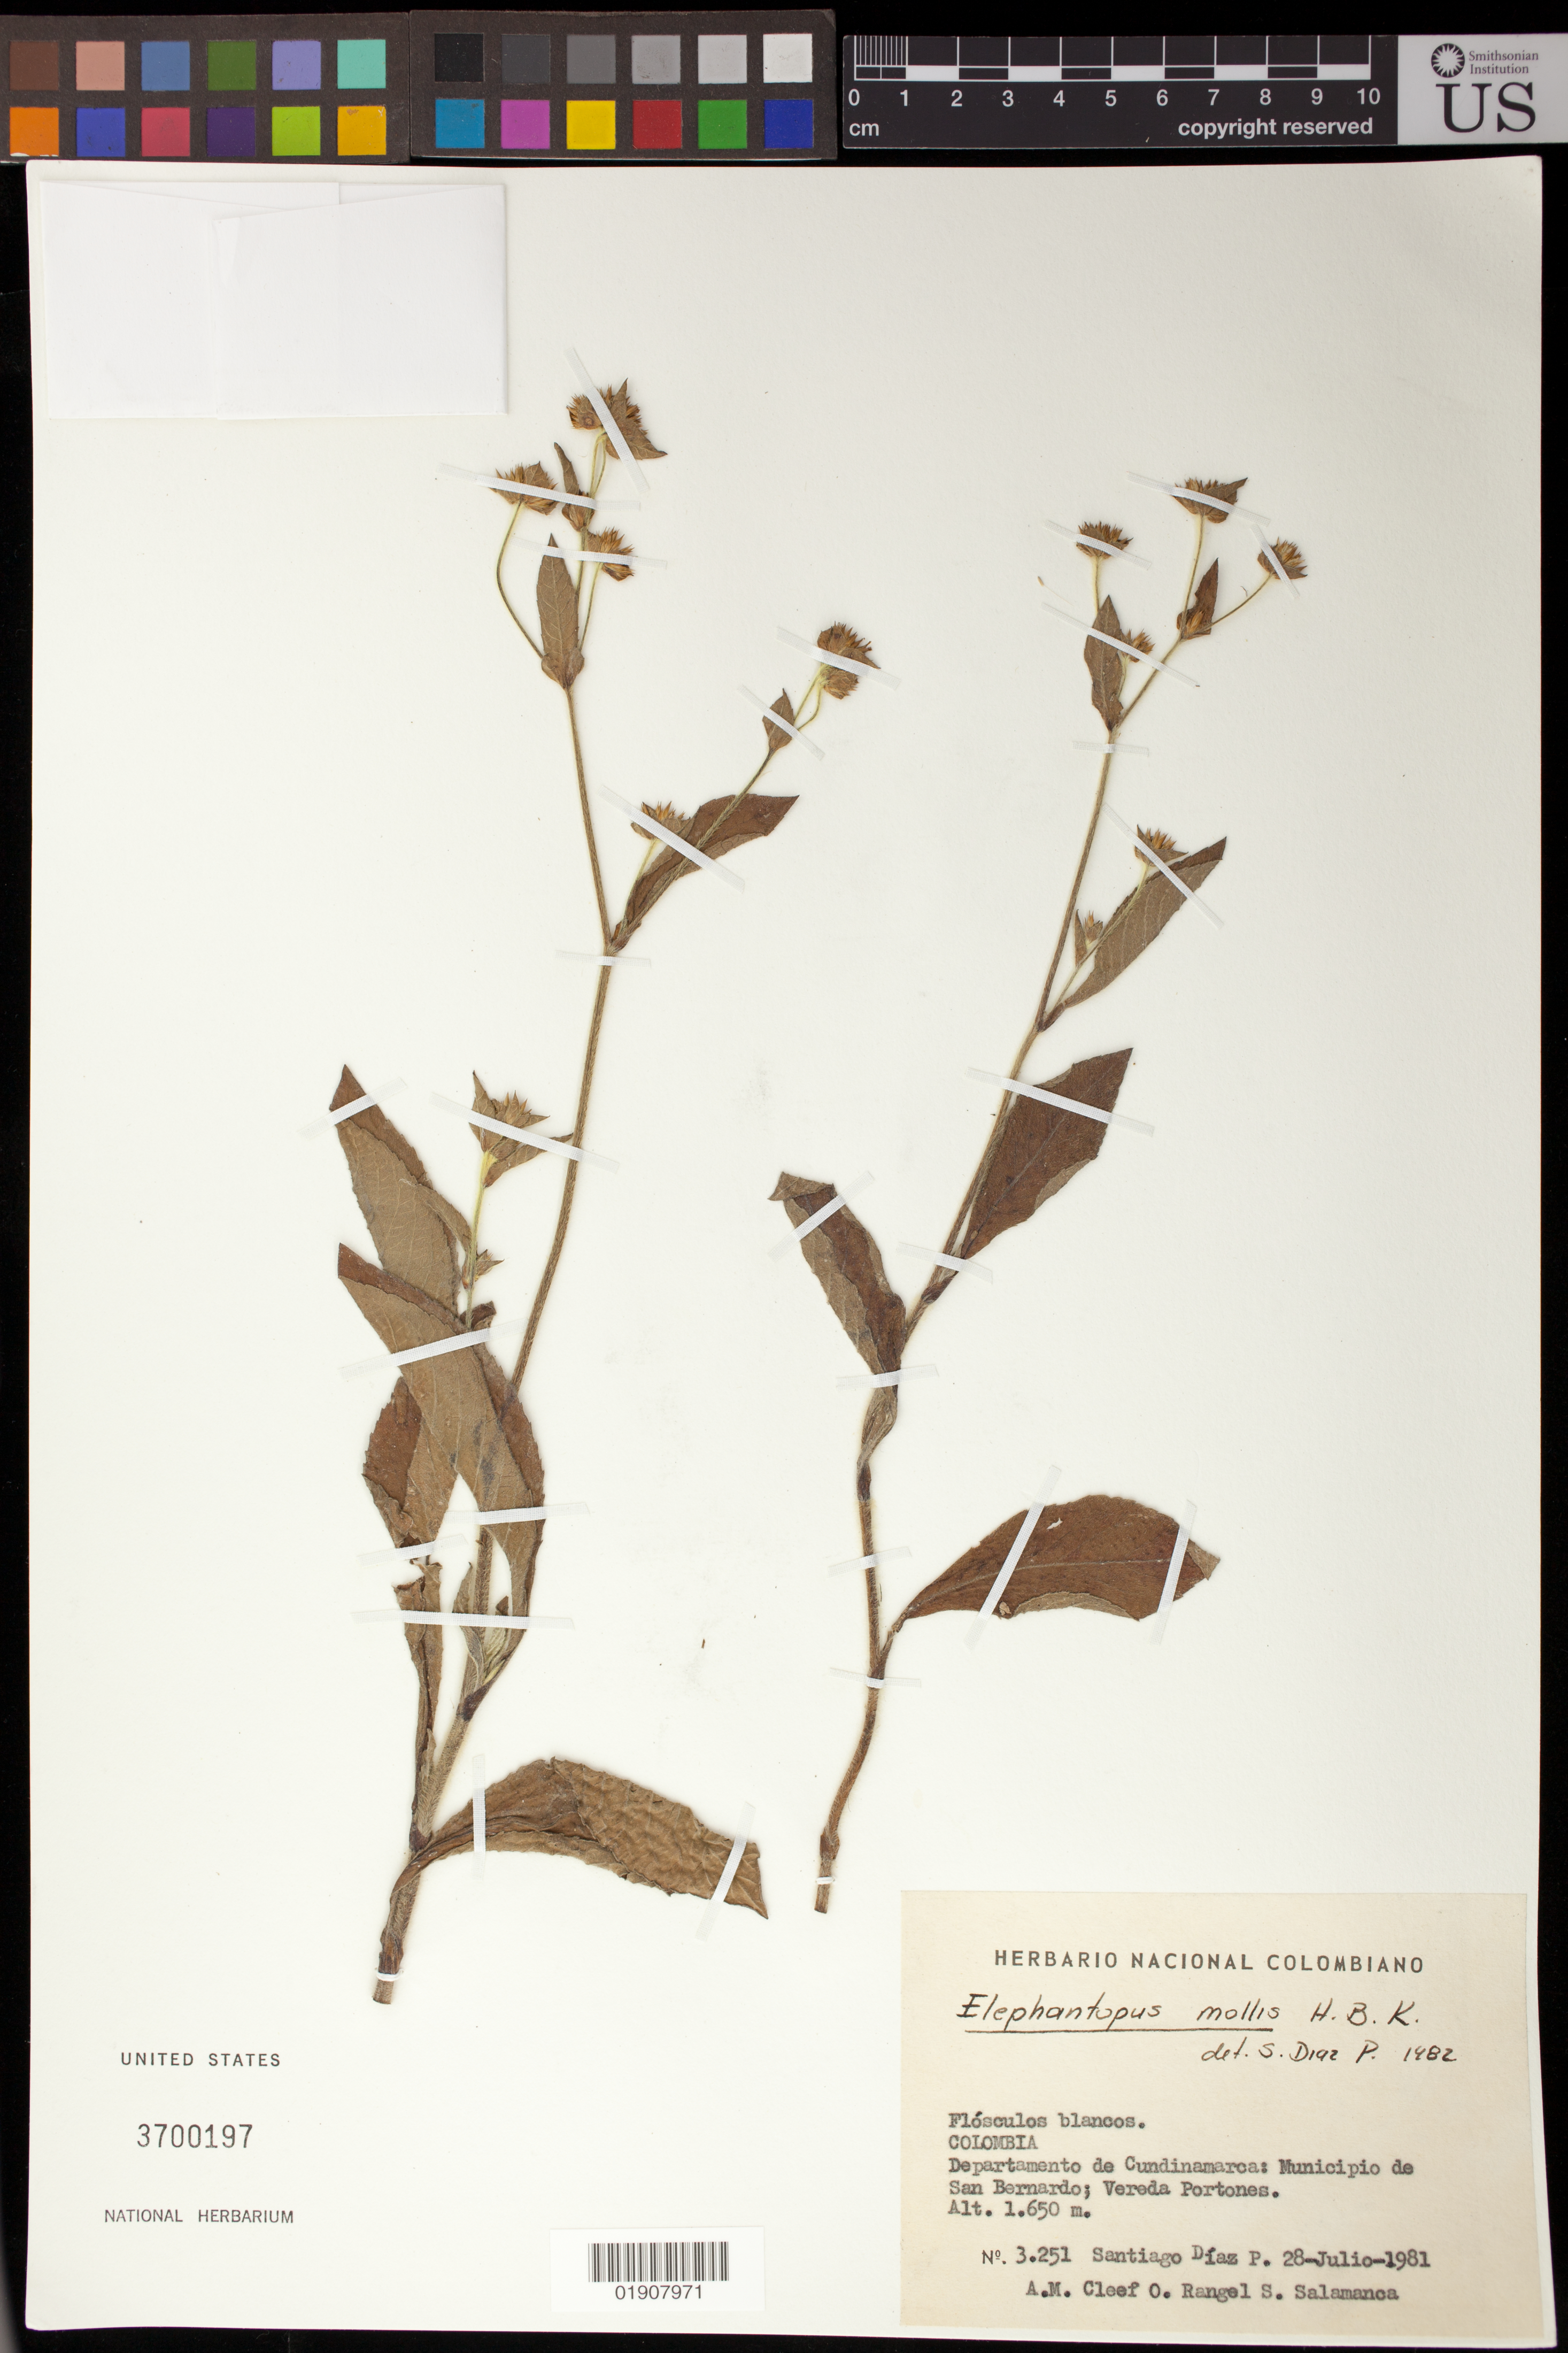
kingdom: Plantae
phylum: Tracheophyta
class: Magnoliopsida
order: Asterales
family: Asteraceae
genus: Elephantopus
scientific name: Elephantopus mollis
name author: Kunth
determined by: Díaz Píedrahíta, S.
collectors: S. Díaz Píedrahíta, A. M. Cleef, J. O. Rangel Ch. & S. Salamanca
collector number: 3251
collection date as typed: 28-Julio-1981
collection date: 1981-07-28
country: Colombia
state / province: Cundinamarca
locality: Municipio de San Bernardo; Vereda Portones.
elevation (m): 1650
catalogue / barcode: US 3700197